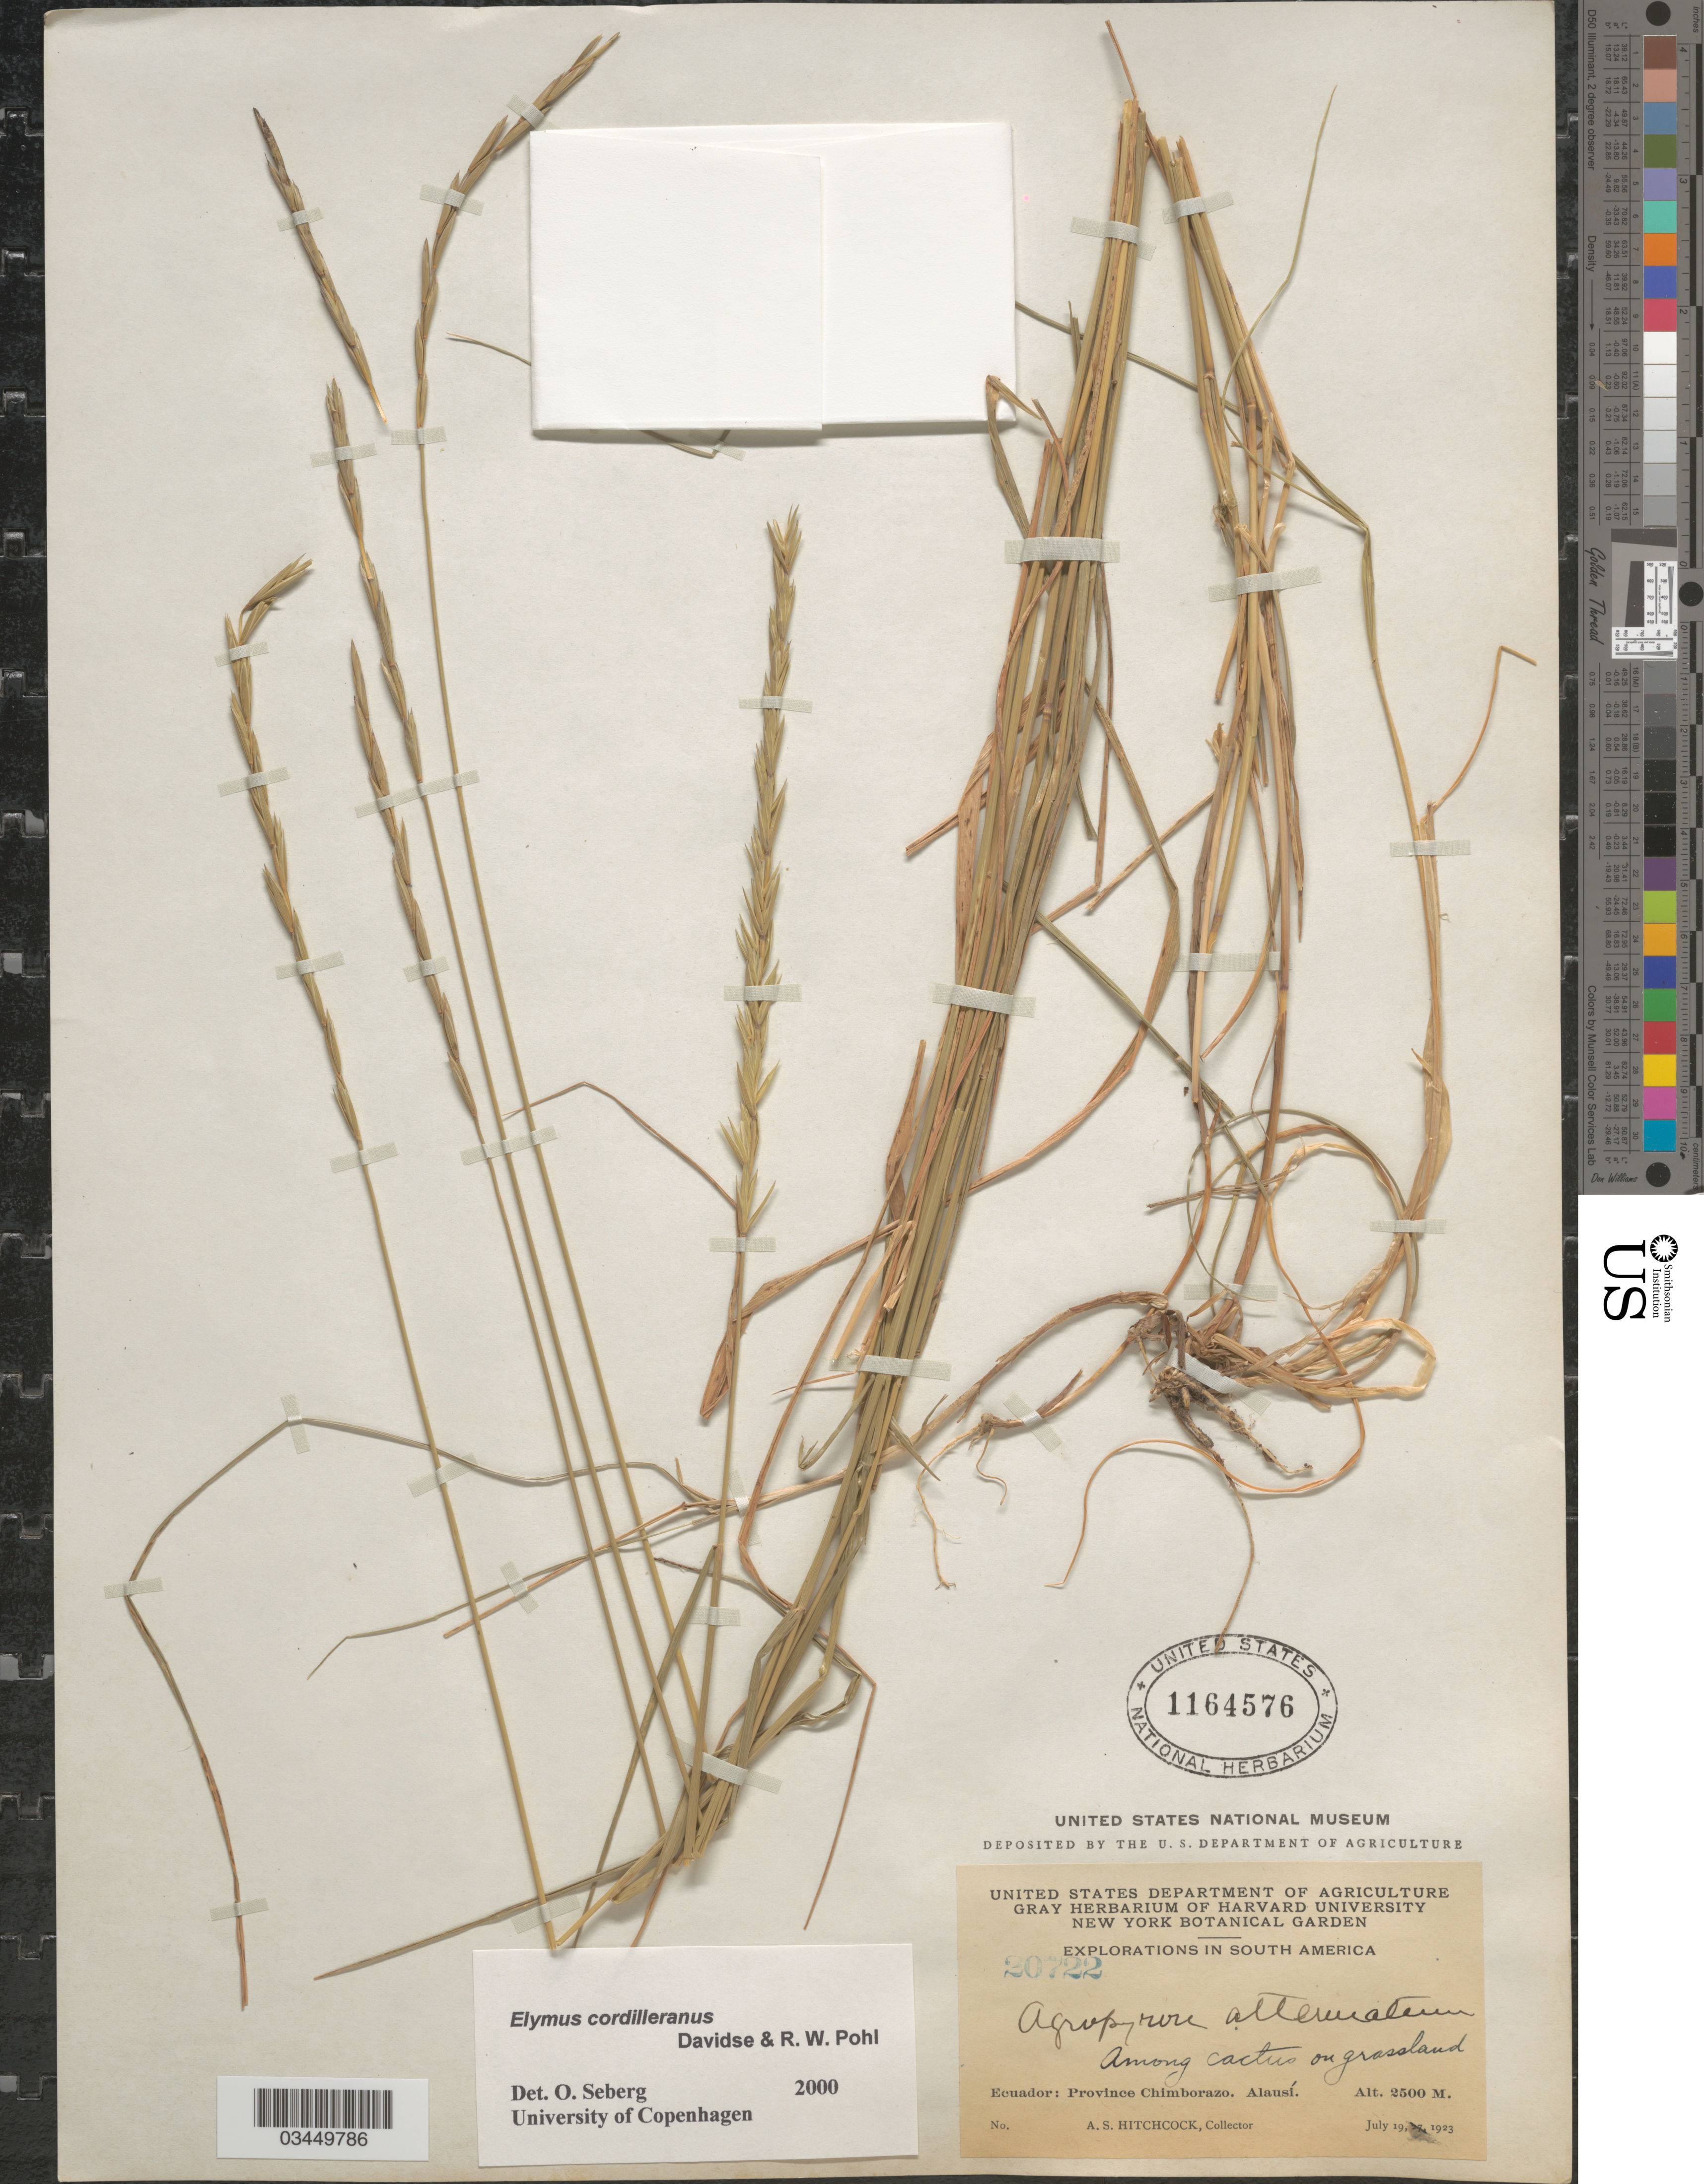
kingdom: Plantae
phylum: Tracheophyta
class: Liliopsida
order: Poales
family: Poaceae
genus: Elymus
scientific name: Elymus cordilleranus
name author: Davidse & R.W. Pohl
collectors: A. S. Hitchcock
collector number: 20722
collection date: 1923-07-19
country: Ecuador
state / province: Chimborazo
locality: Explorations in South America. Alausí.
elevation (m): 2500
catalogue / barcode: US 1164576